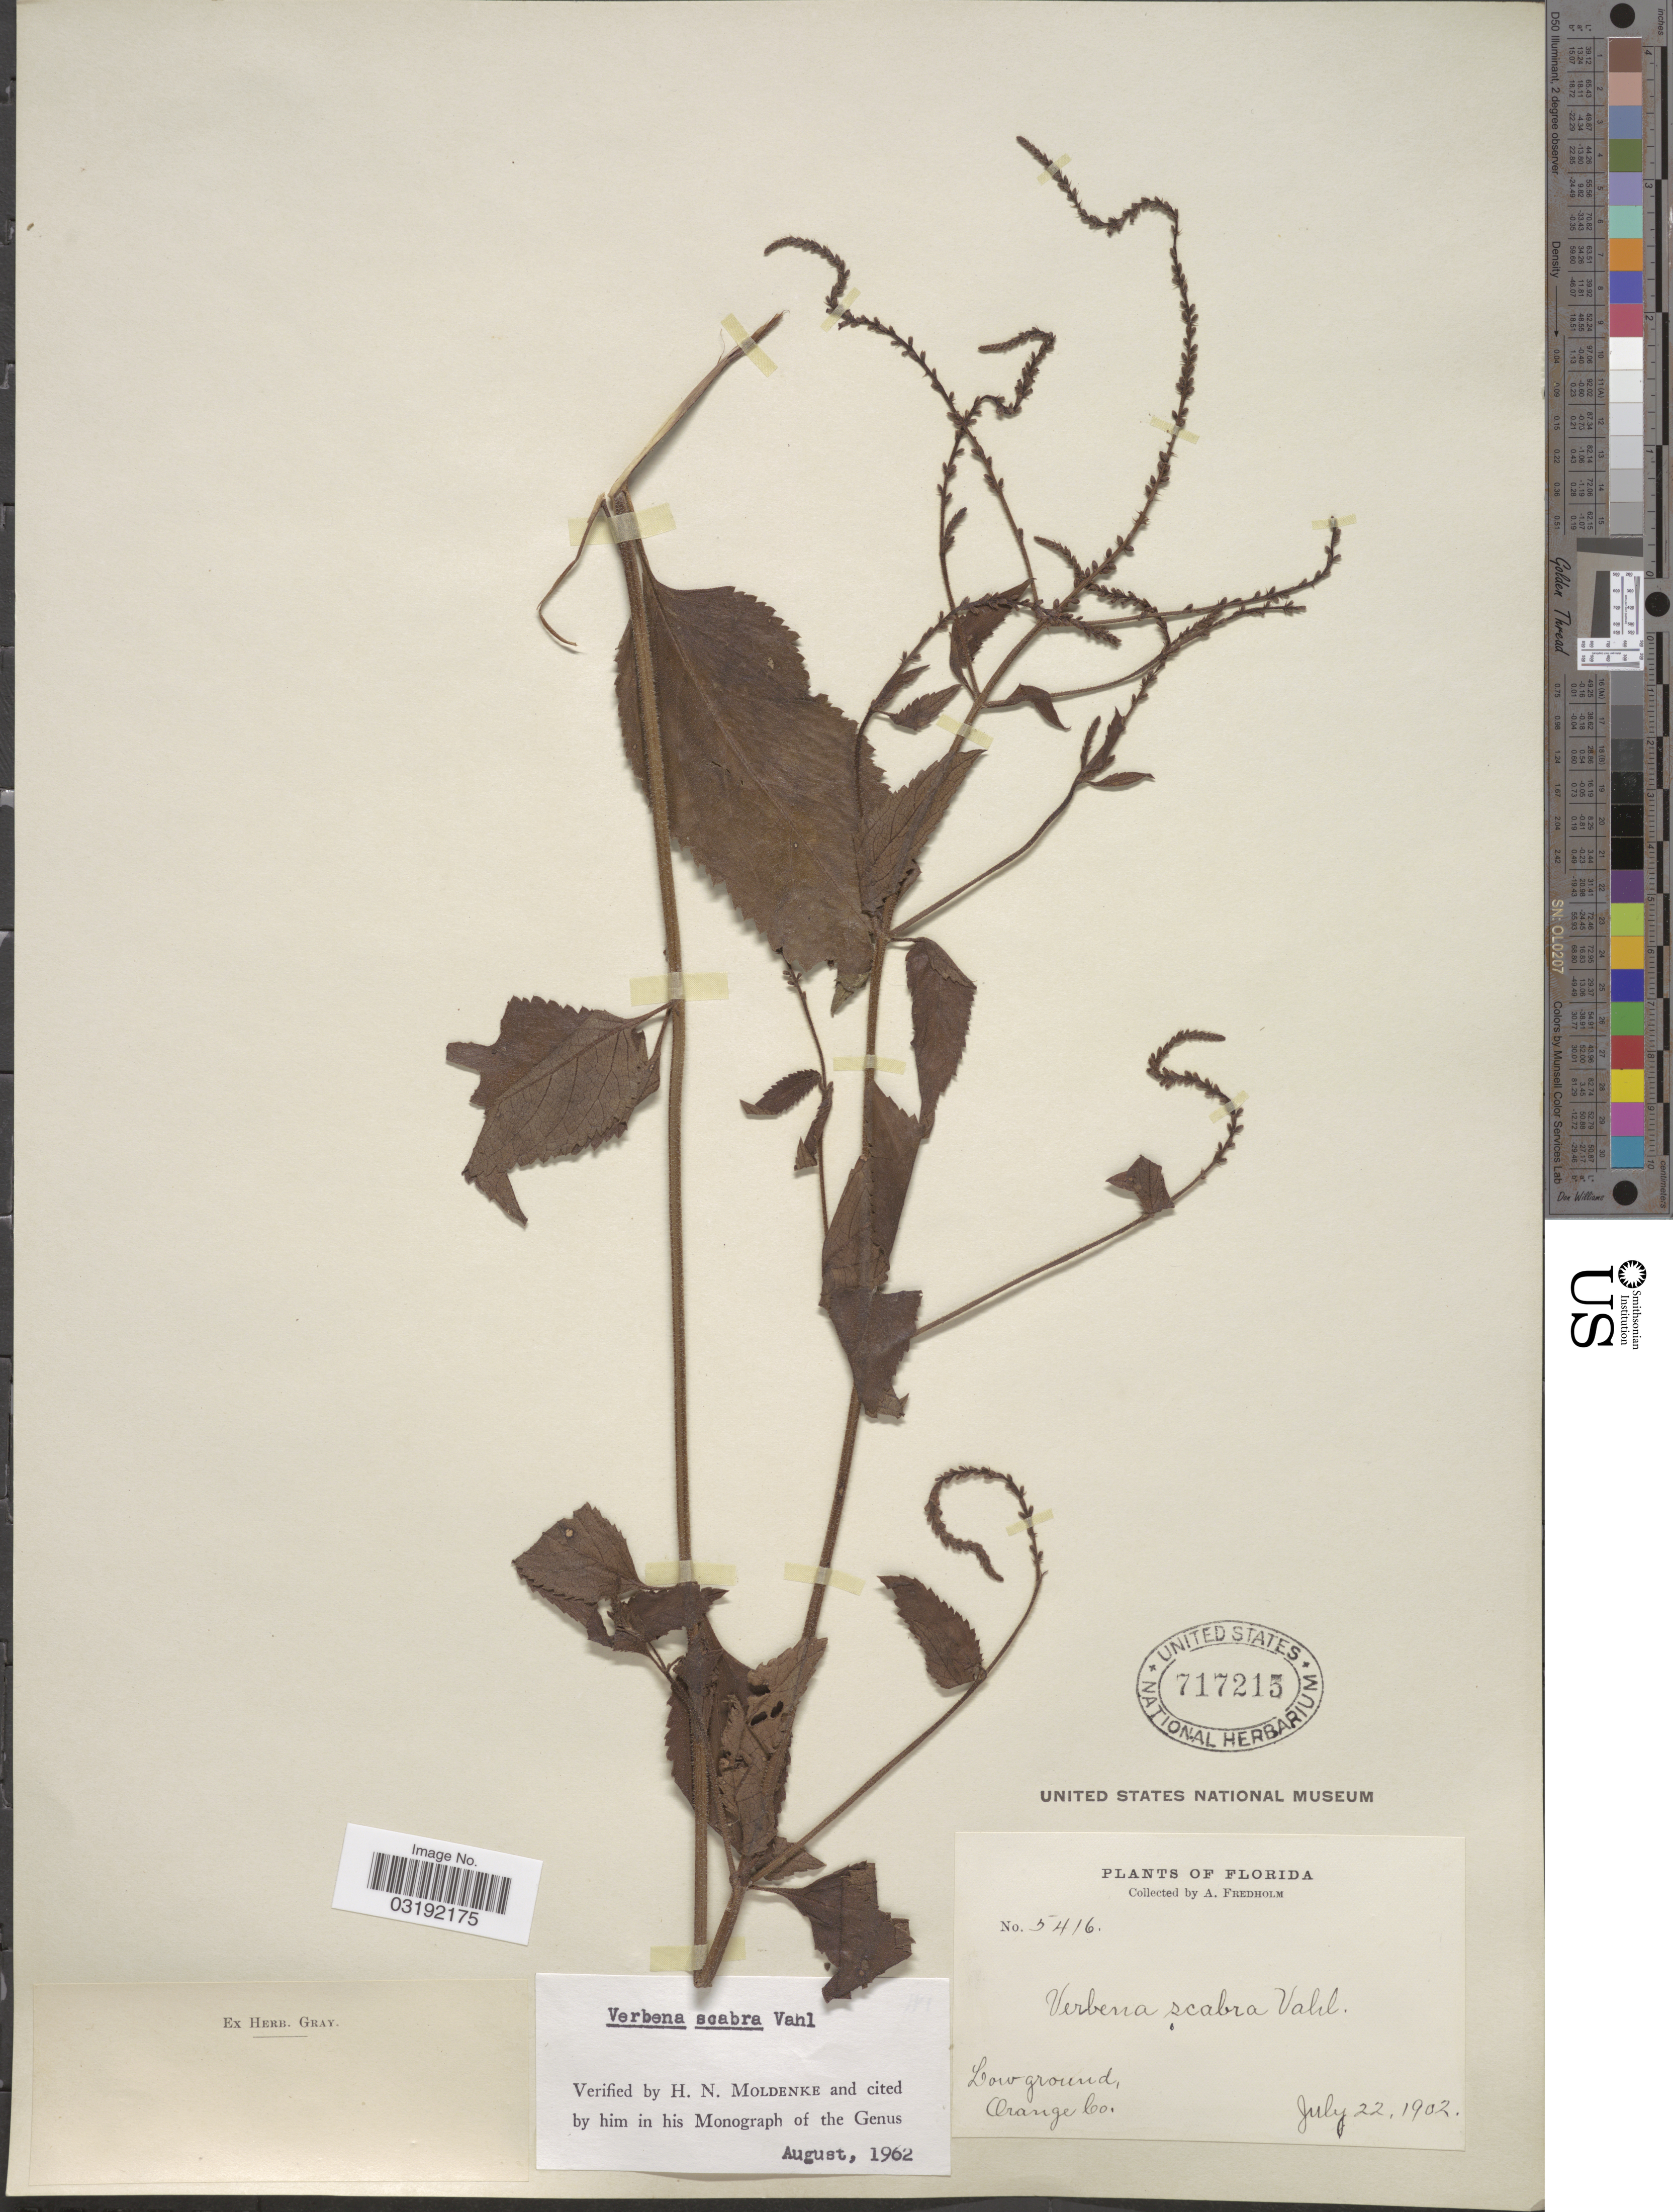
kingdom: Plantae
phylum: Tracheophyta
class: Magnoliopsida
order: Lamiales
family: Verbenaceae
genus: Verbena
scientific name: Verbena scabra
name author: Vahl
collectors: A. Fredholm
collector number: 5416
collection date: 1902-07-22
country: United States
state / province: Florida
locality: Lowground, Orange Co.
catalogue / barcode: US 717215